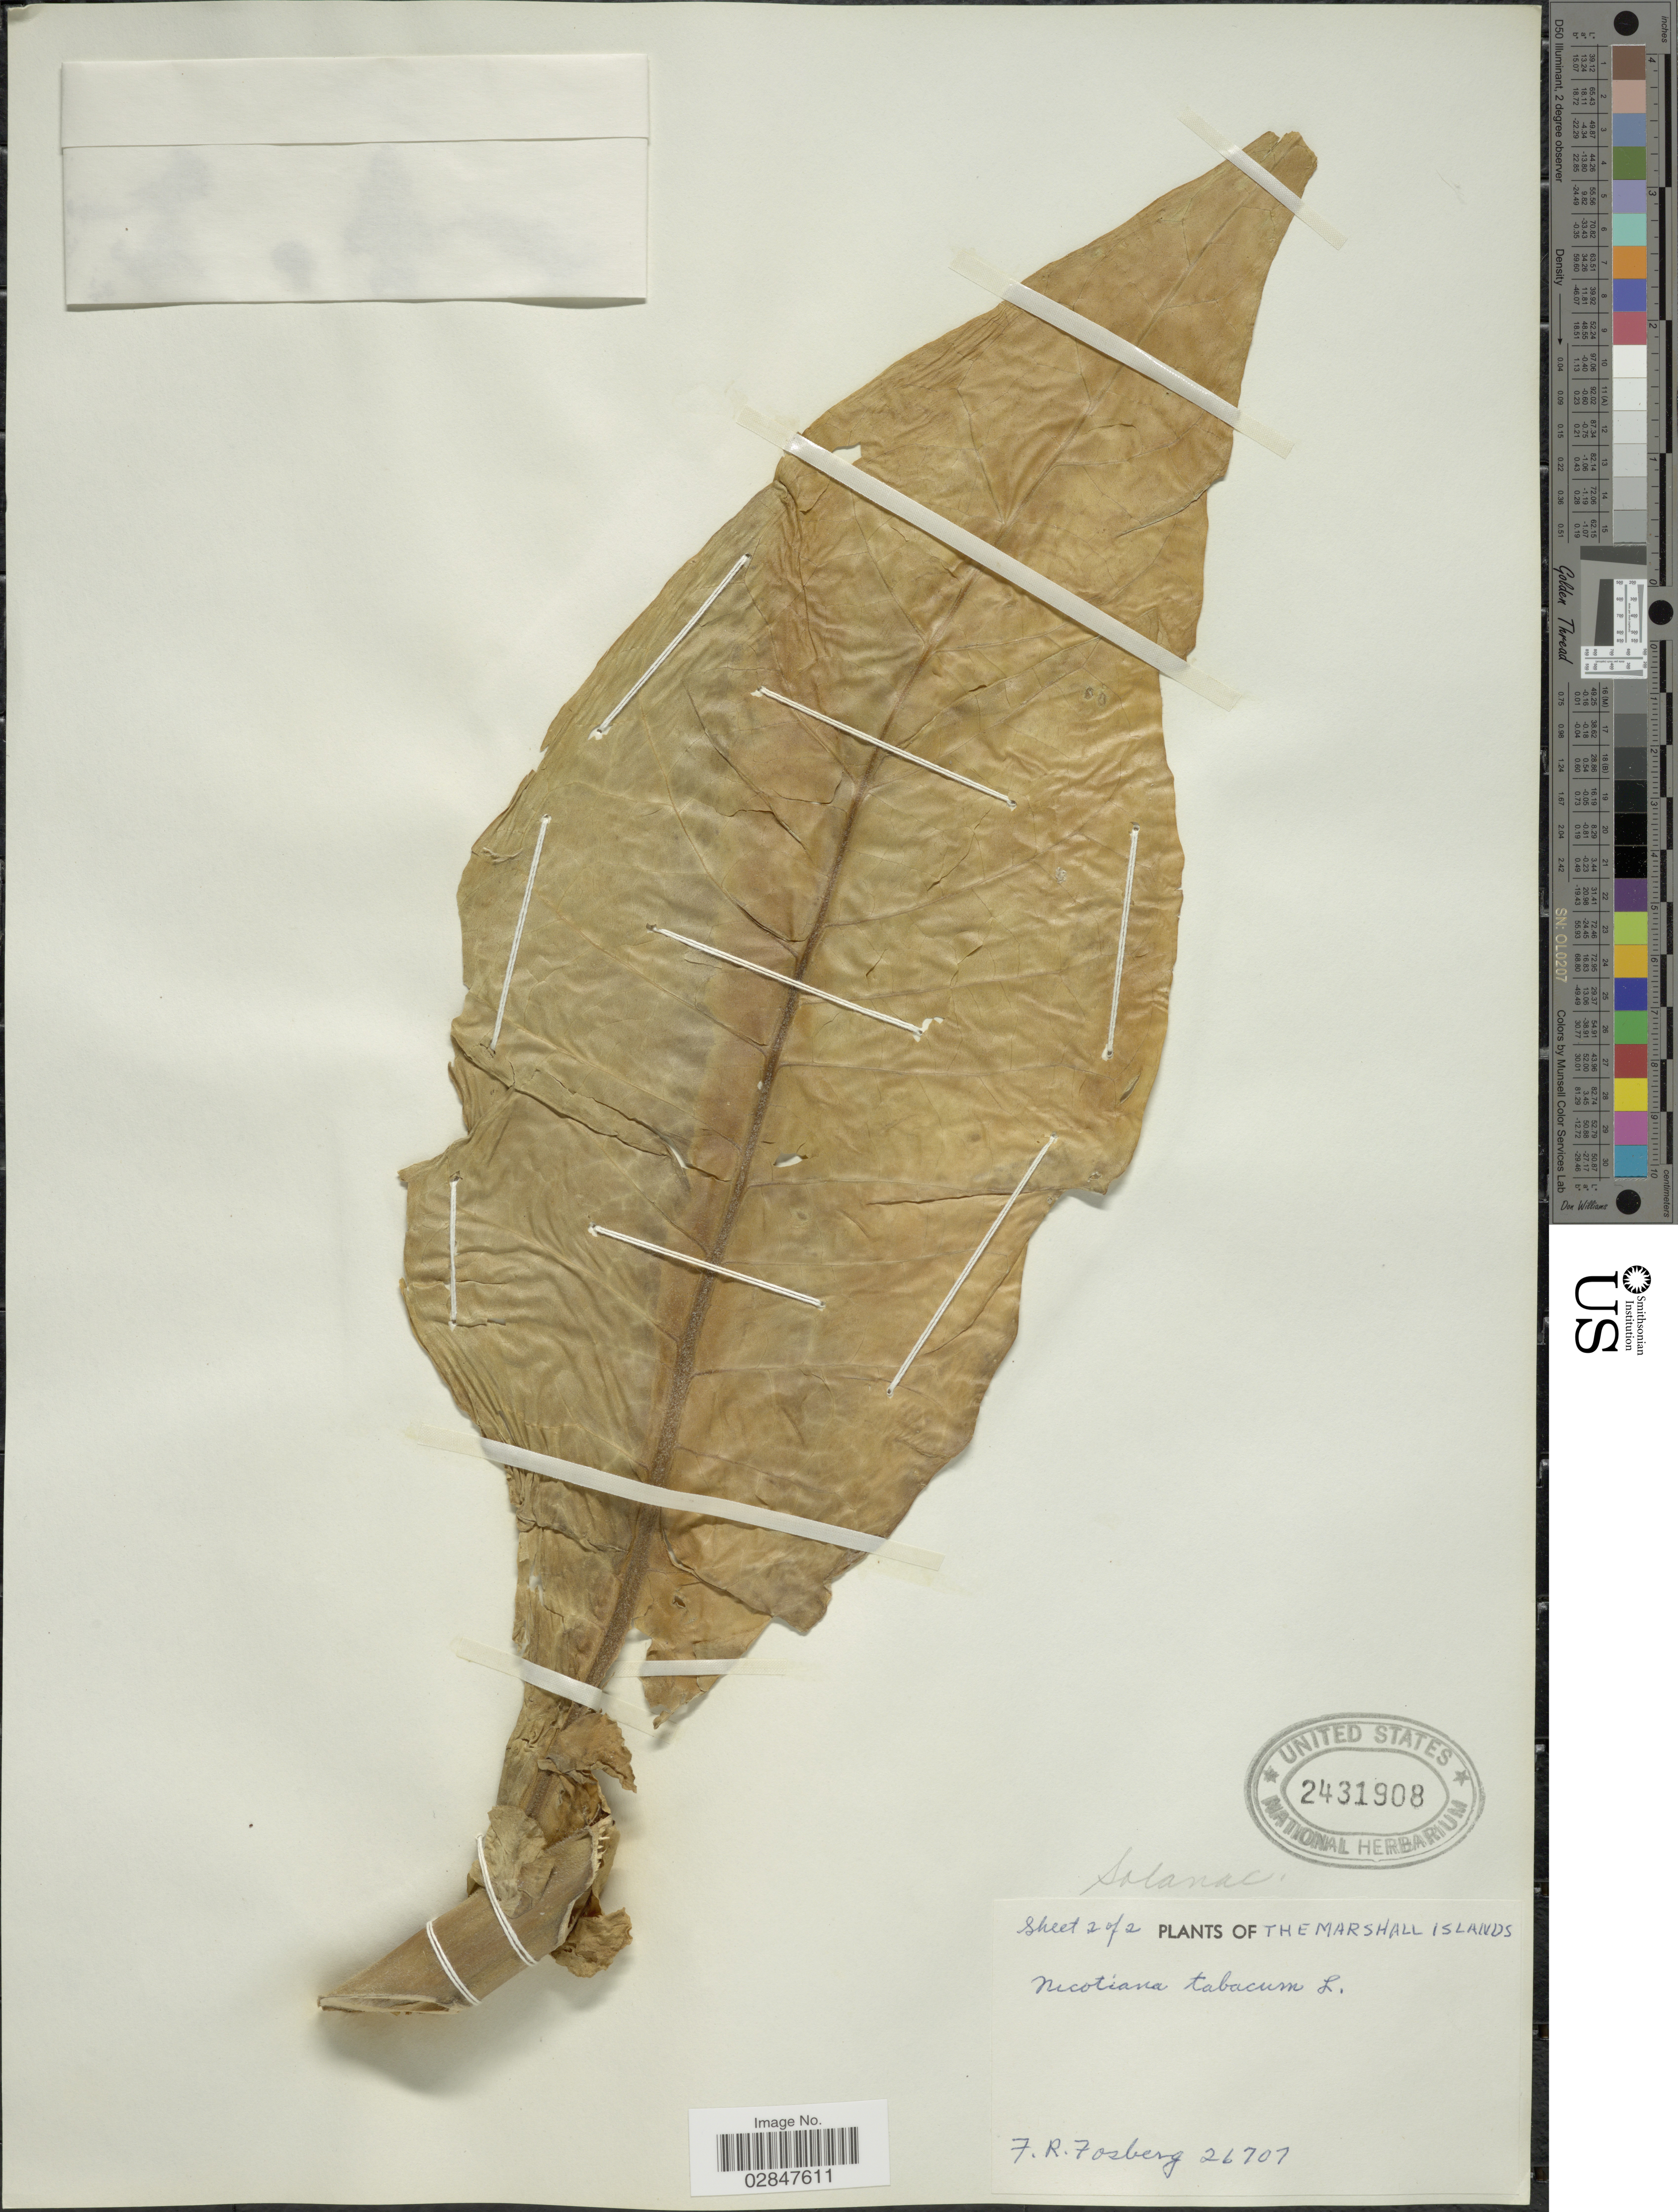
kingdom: Plantae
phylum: Tracheophyta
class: Magnoliopsida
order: Solanales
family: Solanaceae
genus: Nicotiana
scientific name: Nicotiana tabacum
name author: L.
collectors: F. R. Fosberg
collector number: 26707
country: Marshall Islands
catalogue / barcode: US 2431908